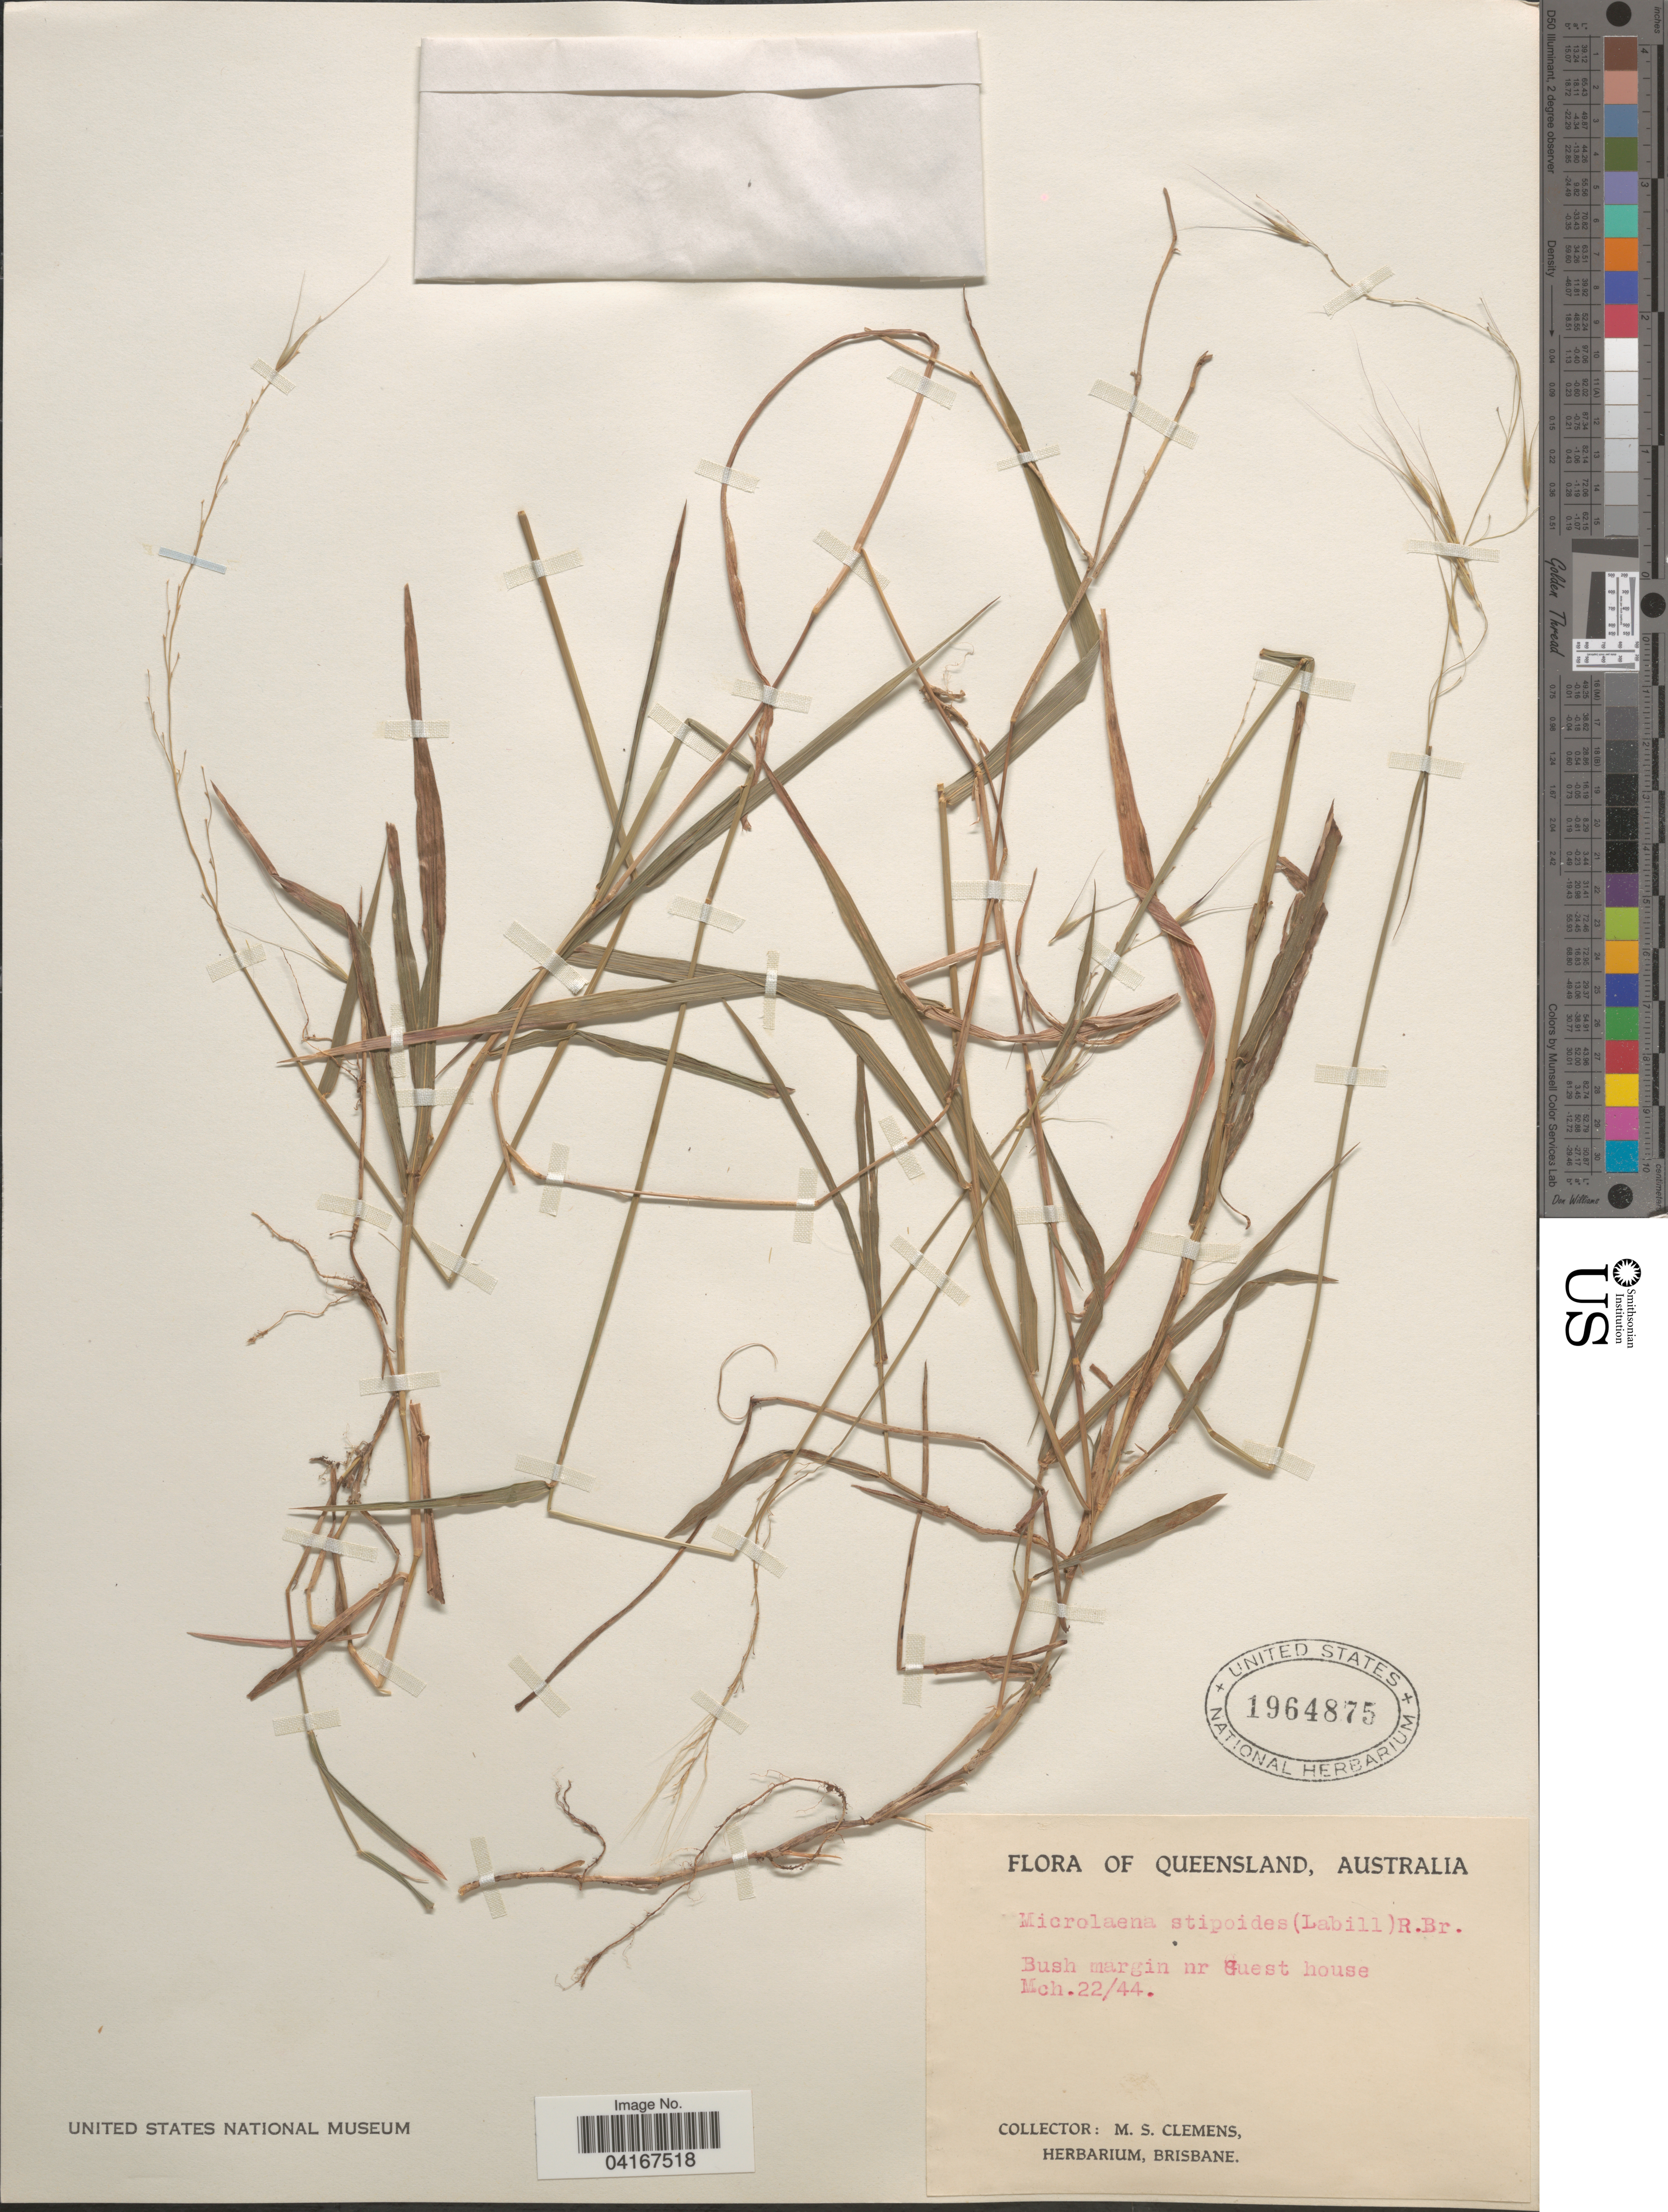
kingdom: Plantae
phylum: Tracheophyta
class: Liliopsida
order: Poales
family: Poaceae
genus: Microlaena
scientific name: Microlaena stipoides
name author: (Labill.) R. Br.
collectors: M. S. Clemens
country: Australia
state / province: Queensland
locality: Bush Bargin nr Guest house.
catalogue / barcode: US 1964875